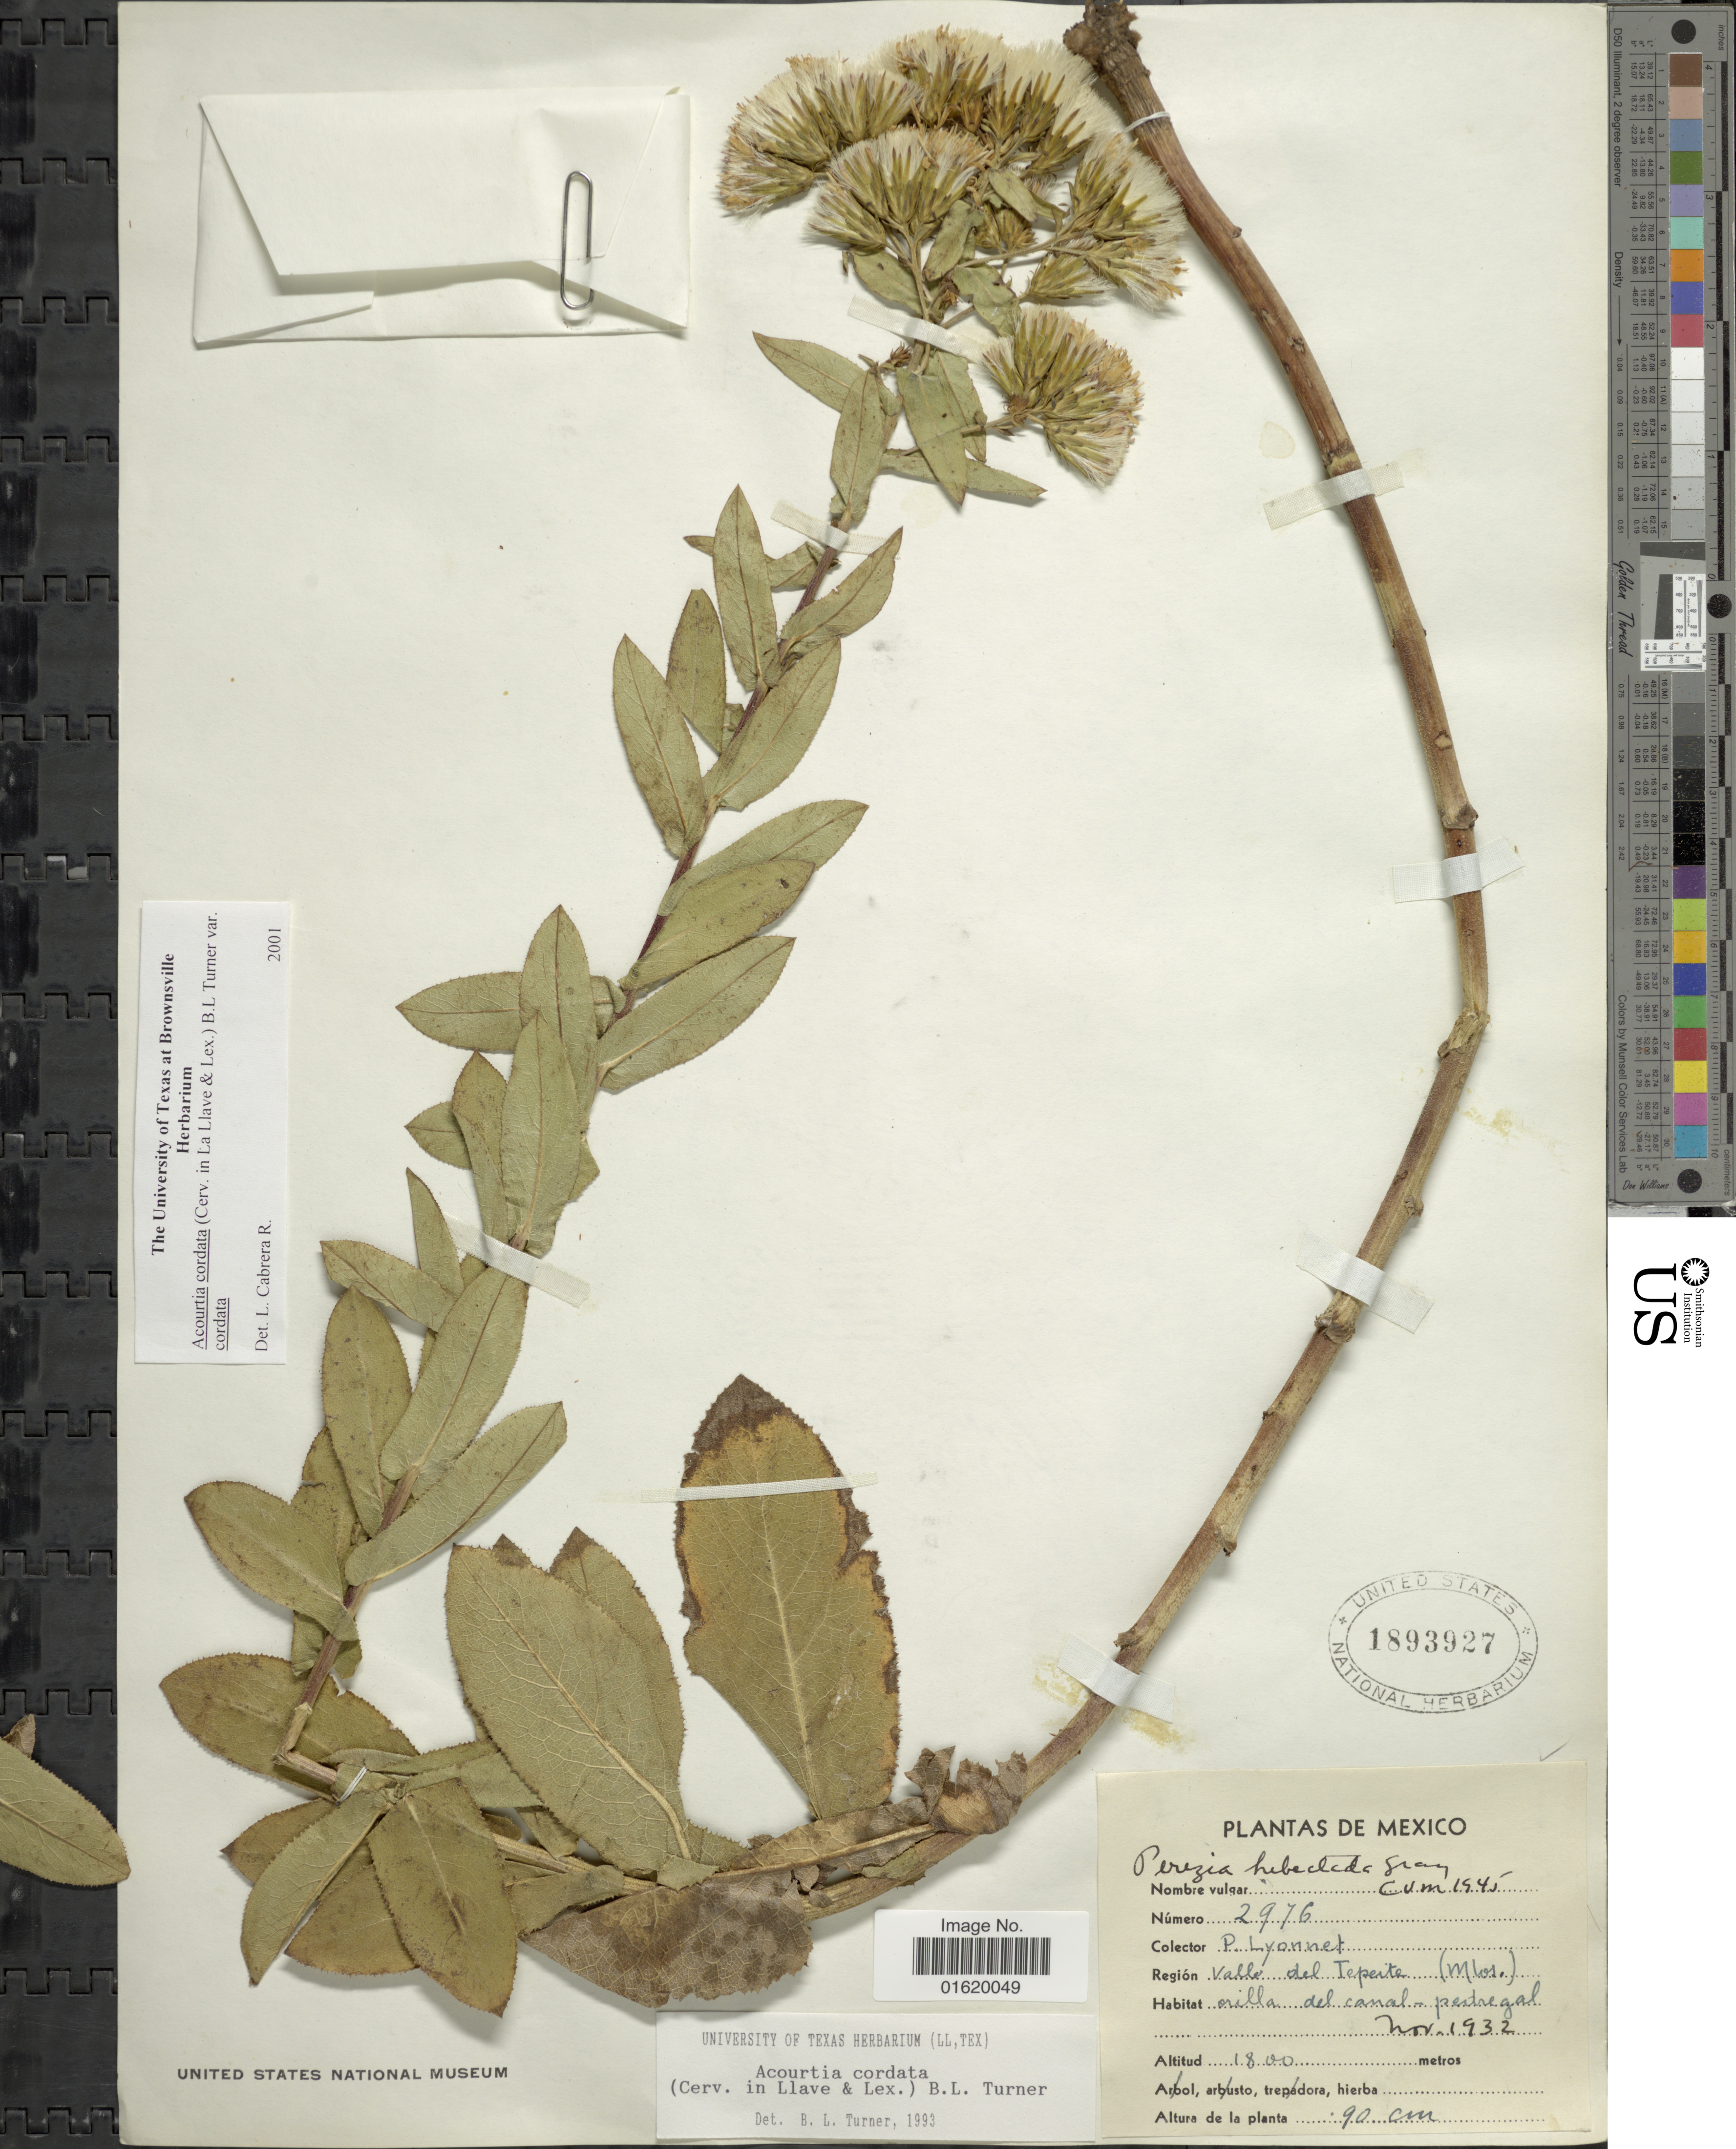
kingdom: Plantae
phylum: Tracheophyta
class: Magnoliopsida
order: Asterales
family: Asteraceae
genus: Acourtia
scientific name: Acourtia cordata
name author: (Cerv.) B.L. Turner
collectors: P. Lyonnet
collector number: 2976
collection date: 1932-11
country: Mexico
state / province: Morelos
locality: Valle del Tepeite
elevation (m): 1800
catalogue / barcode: US 1893927